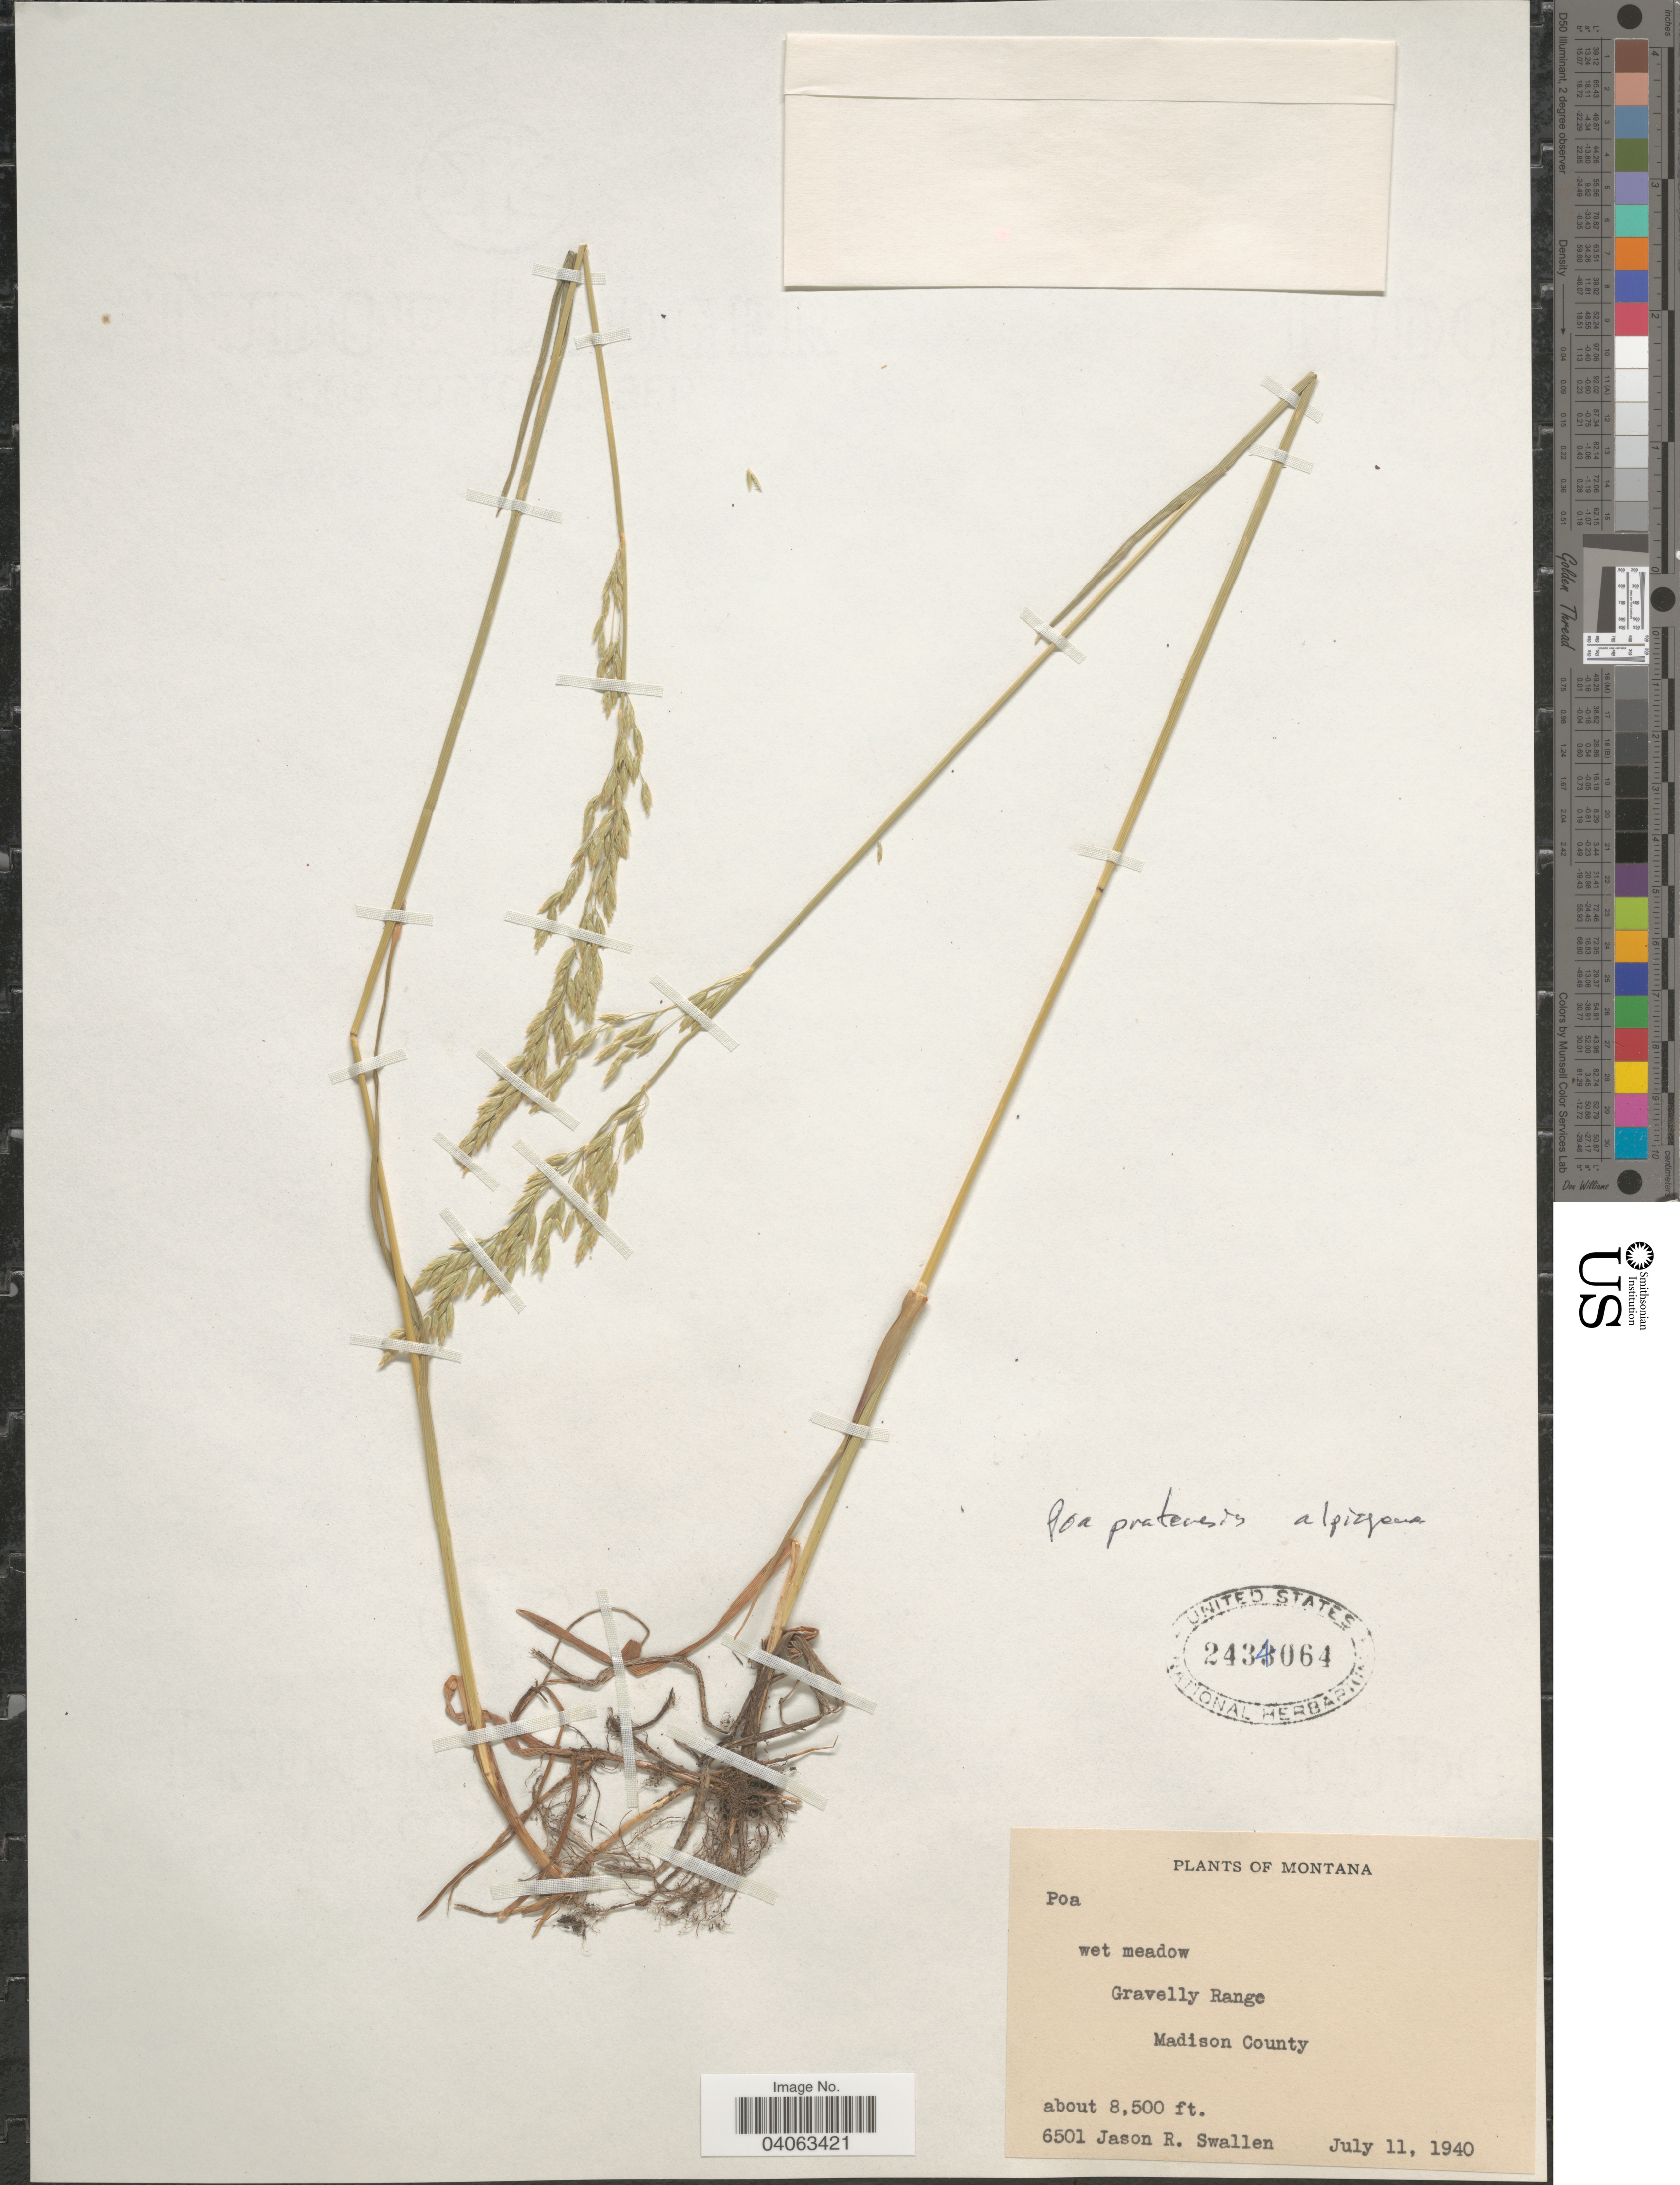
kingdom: Plantae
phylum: Tracheophyta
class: Liliopsida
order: Poales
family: Poaceae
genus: Poa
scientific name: Poa pratensis subsp. alpigena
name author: (Lindm.) Hiitonen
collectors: J. R. Swallen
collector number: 6501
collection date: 1940-07-11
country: United States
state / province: Montana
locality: Wet meadow. Gravelly Range. Madison County.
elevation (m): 2591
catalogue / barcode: US 2434064